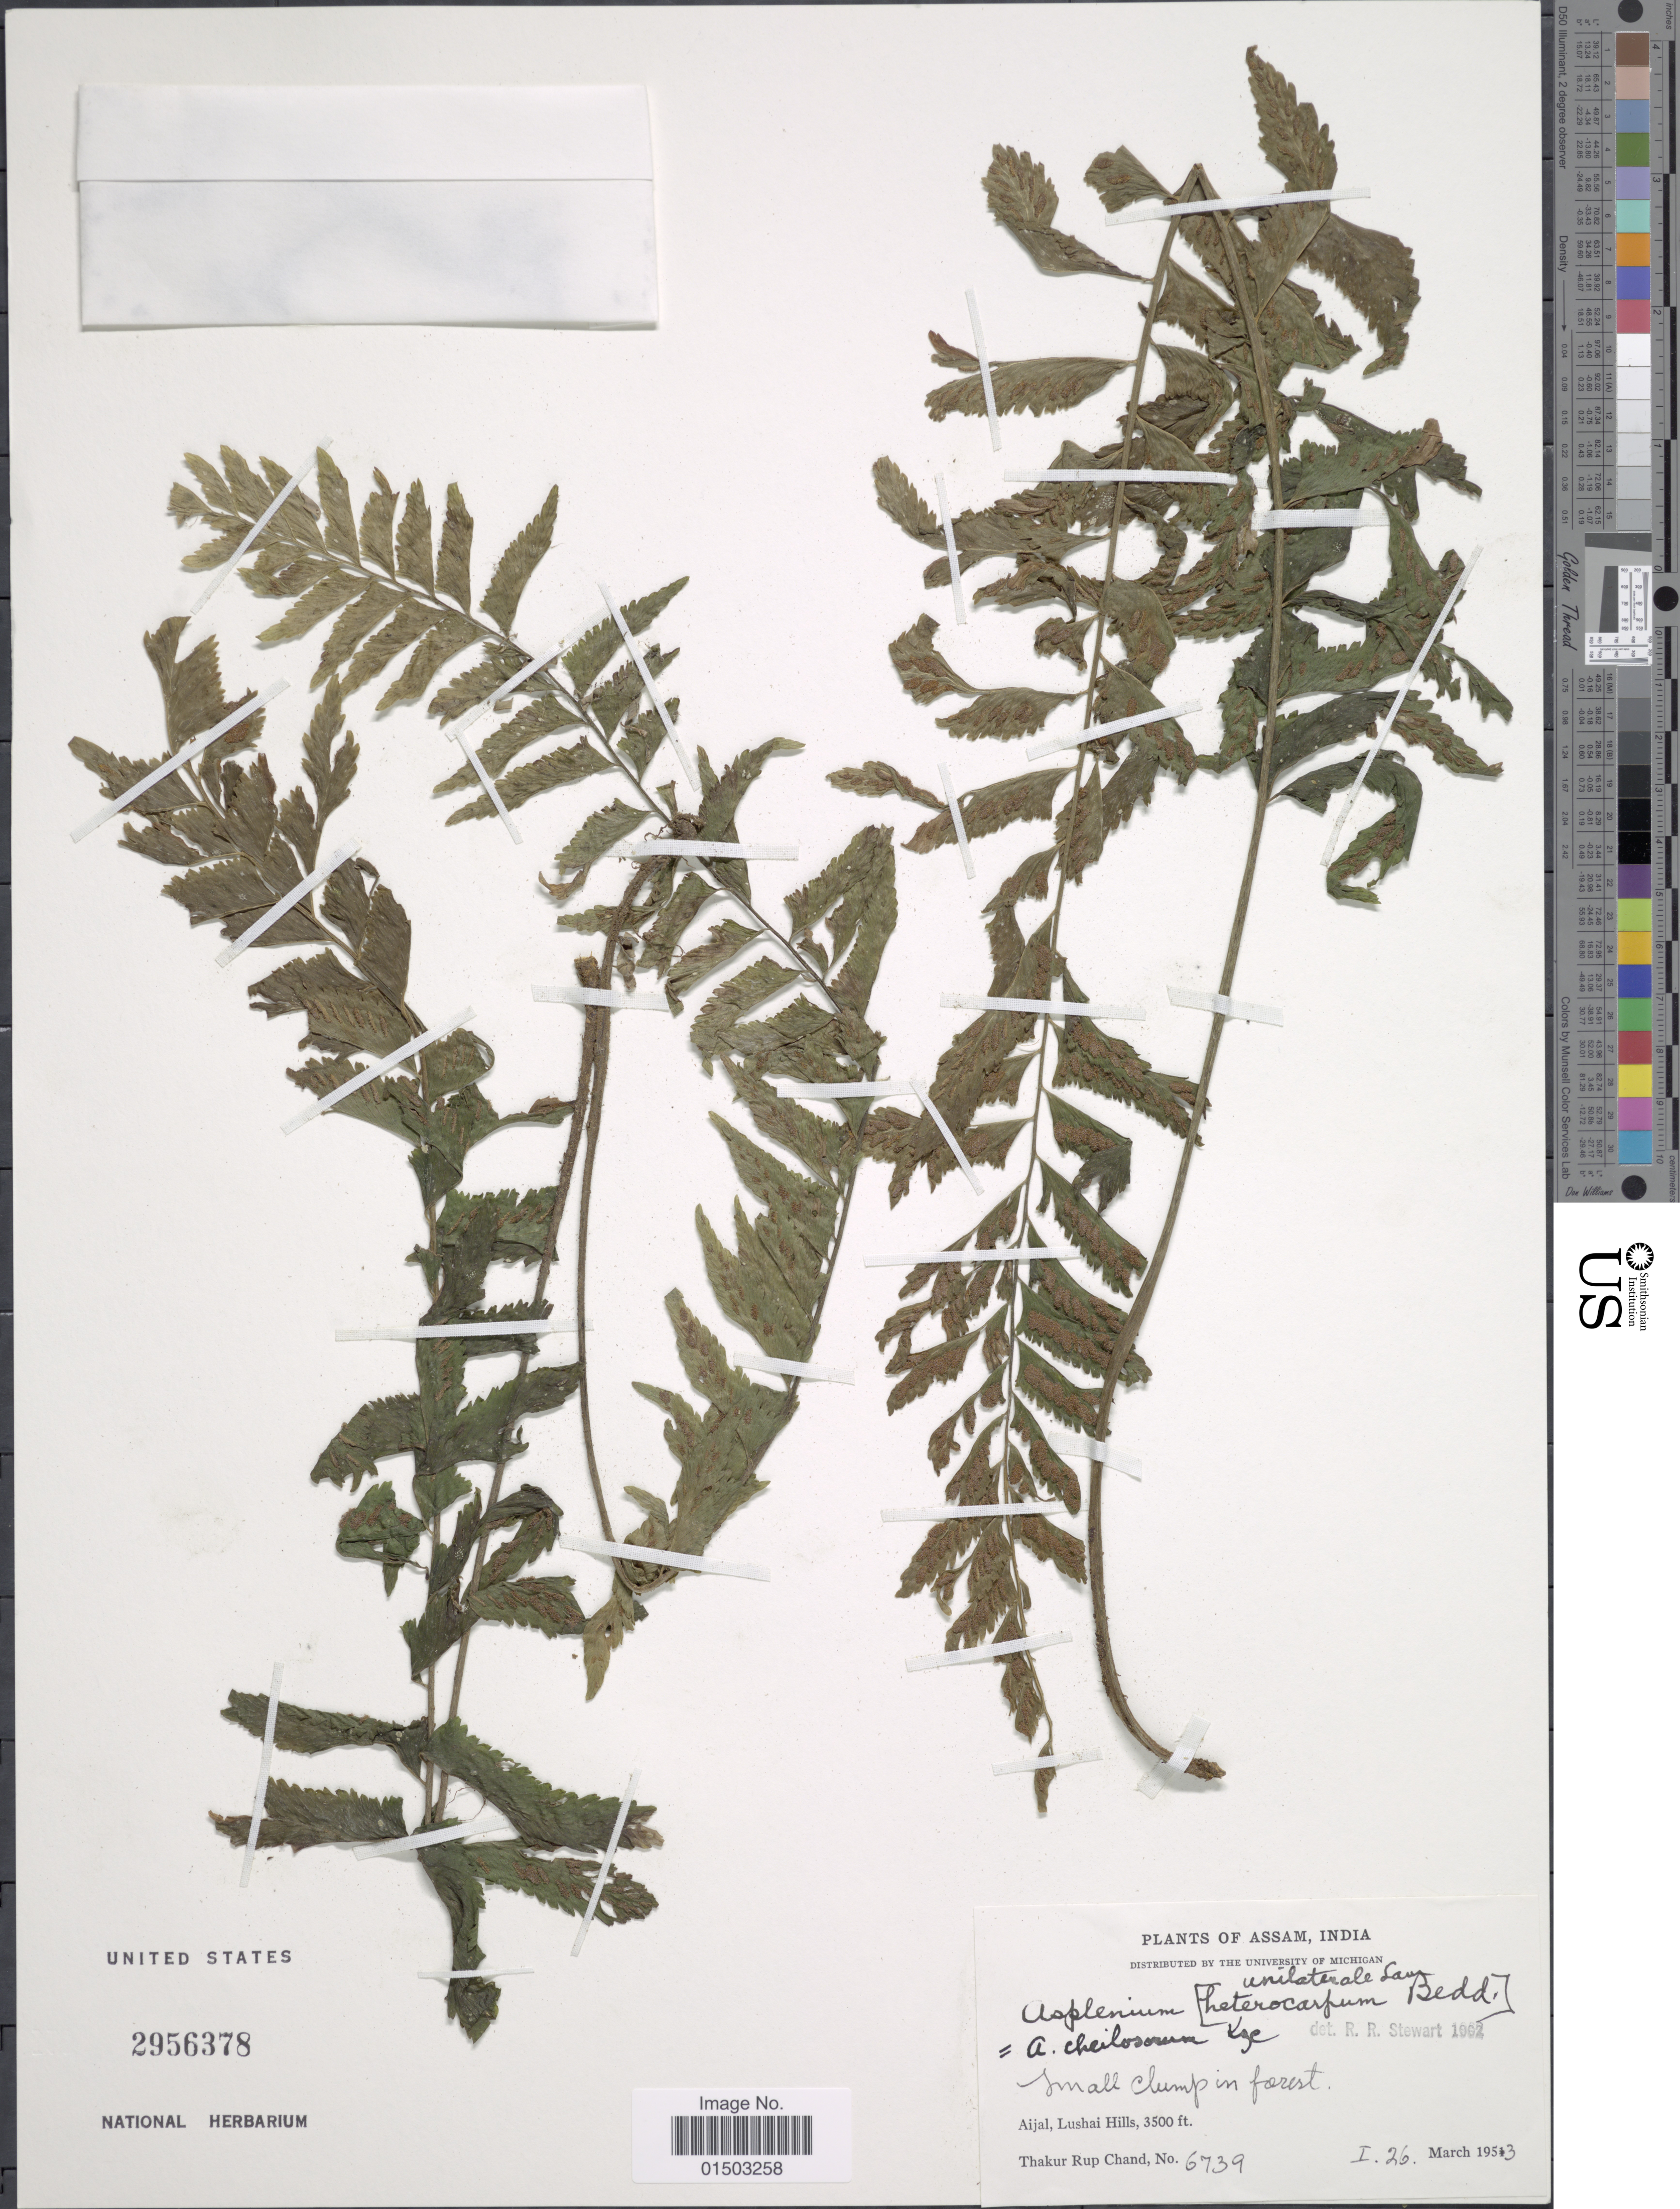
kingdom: Plantae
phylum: Tracheophyta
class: Polypodiopsida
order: Polypodiales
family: Aspleniaceae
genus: Hymenasplenium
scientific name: Hymenasplenium unilaterale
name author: (Lam.) Hayata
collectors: T. R. Chand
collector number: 6739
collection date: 1953-03-26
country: India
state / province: Assam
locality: Assam, India. Aijal, Lushai Hills.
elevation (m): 1067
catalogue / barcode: US 2956378